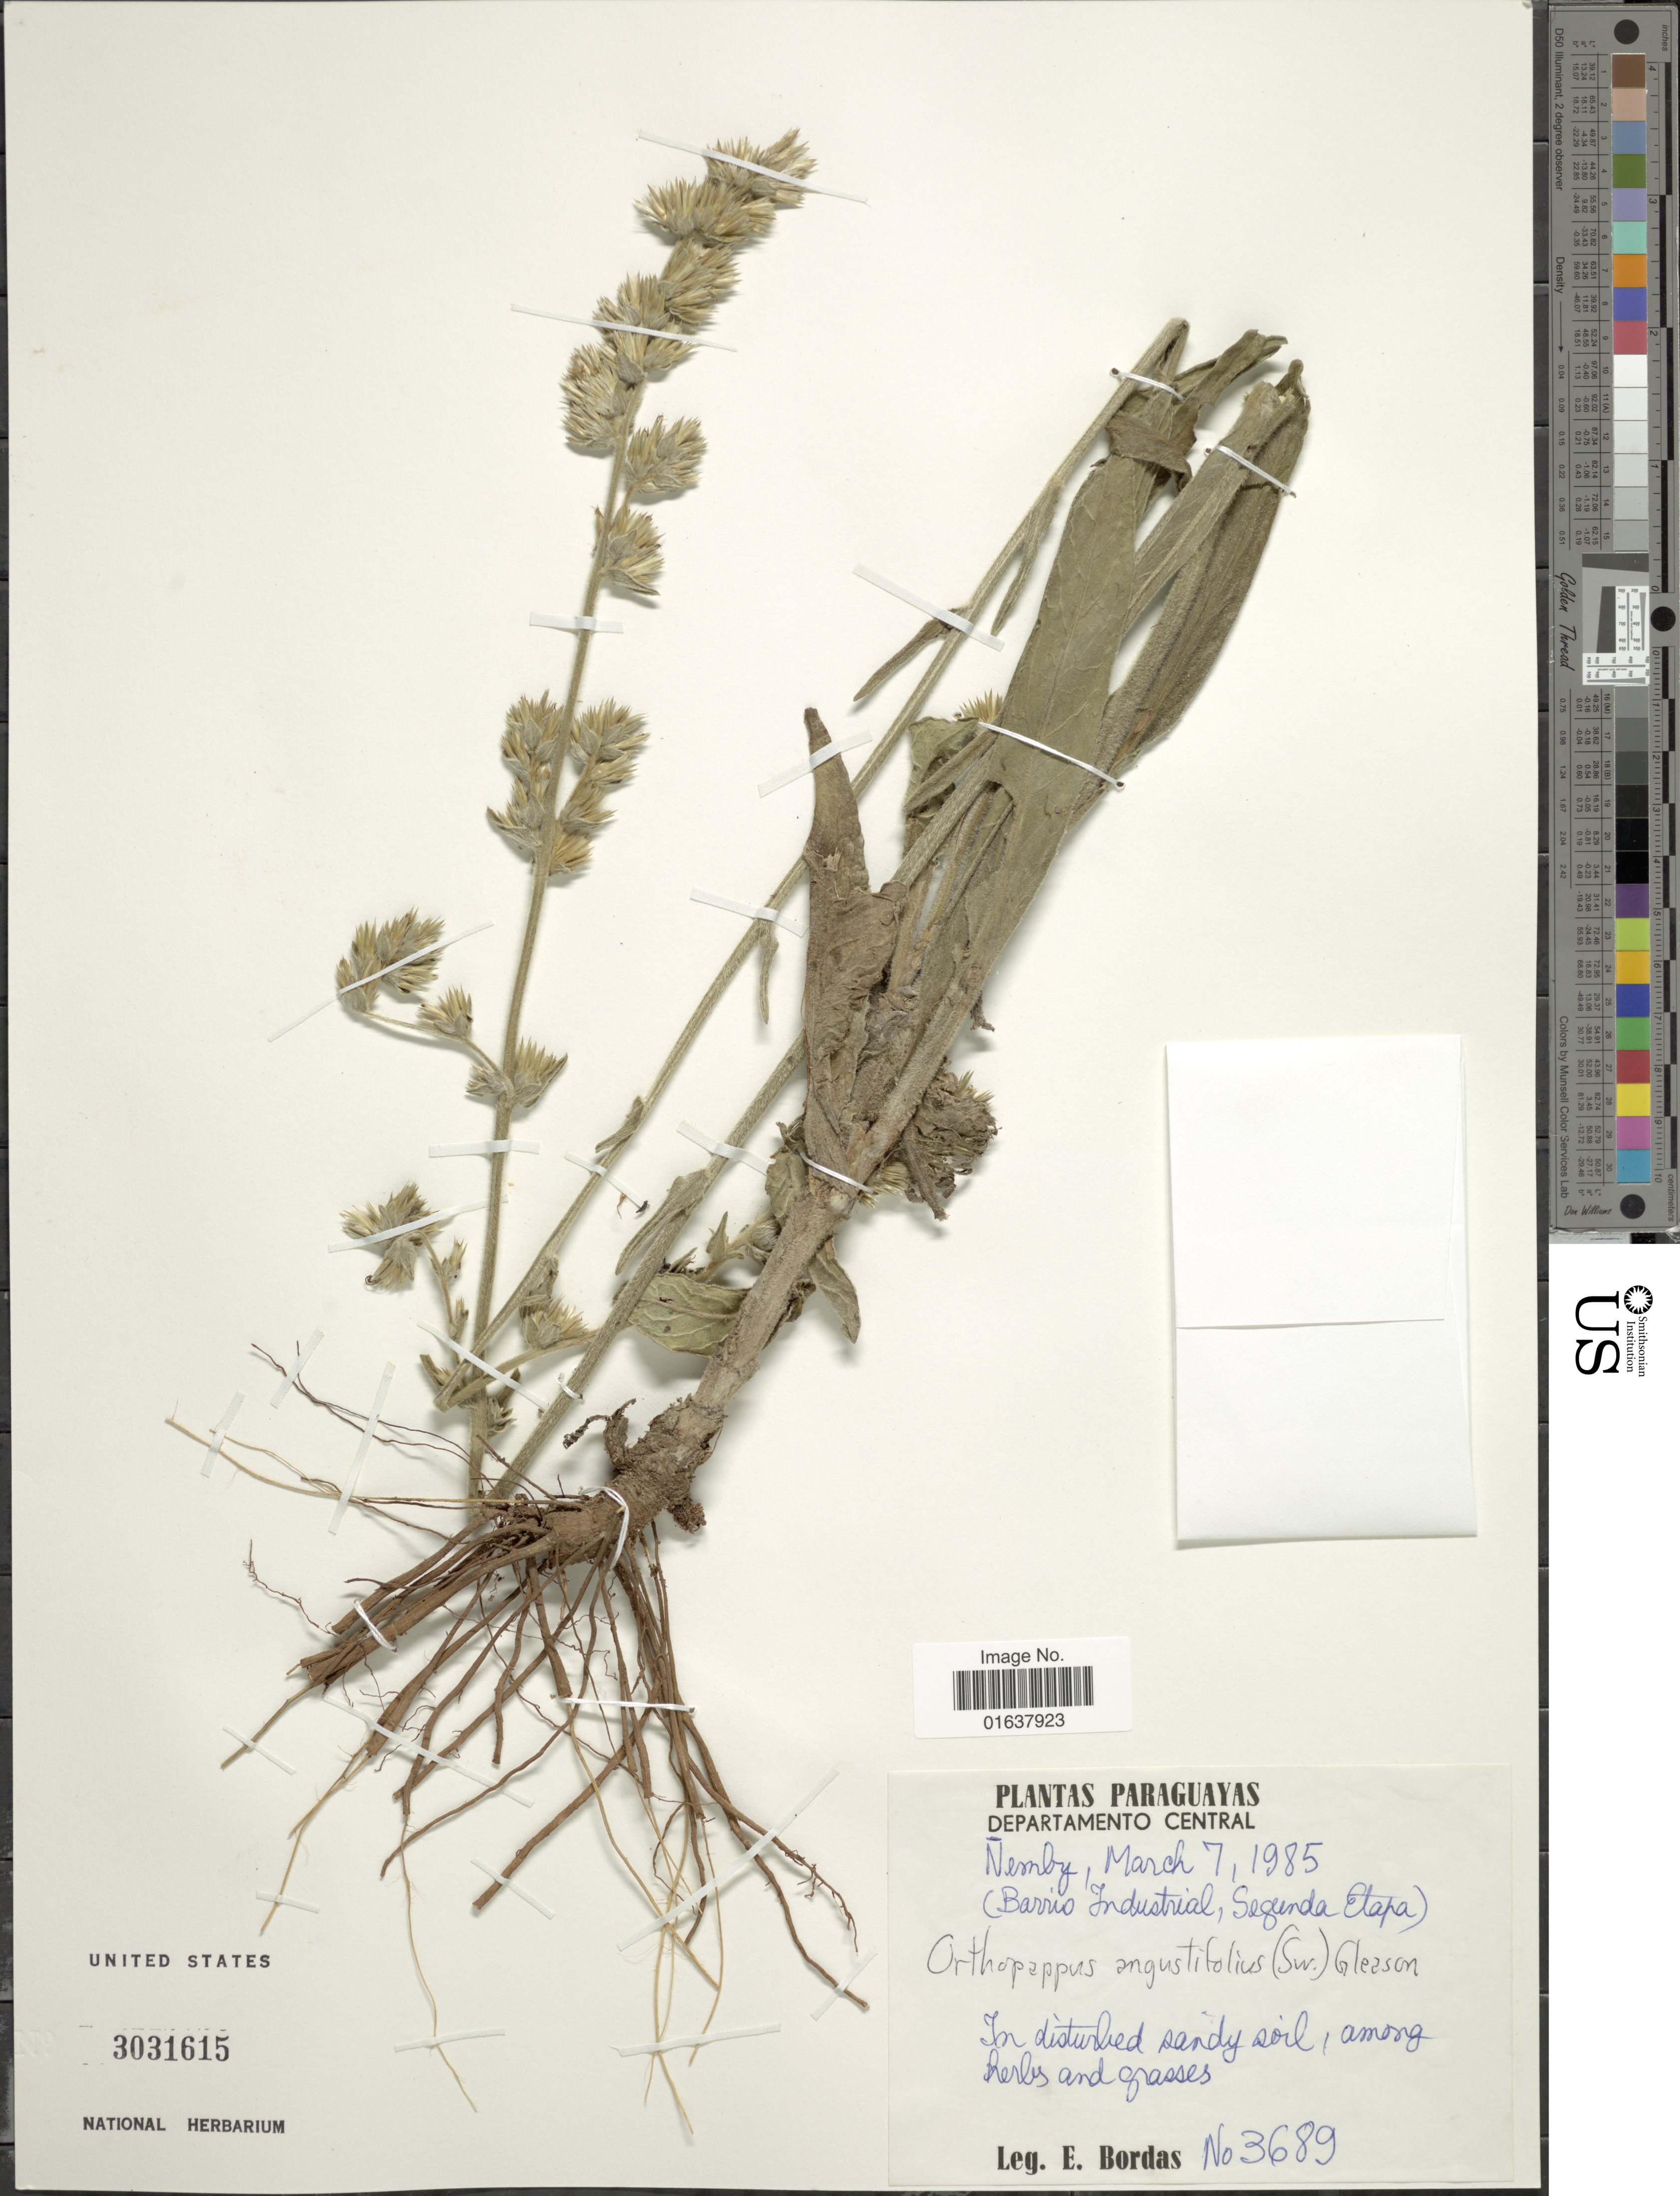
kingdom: Plantae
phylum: Tracheophyta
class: Magnoliopsida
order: Asterales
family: Asteraceae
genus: Orthopappus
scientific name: Orthopappus angustifolius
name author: (Sw.) Gleason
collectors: E. Bordas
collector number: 3689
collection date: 1985-03-07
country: Paraguay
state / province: Central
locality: Departamento Central. Barrio Industrial, Seguna Etapa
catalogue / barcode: US 3031615